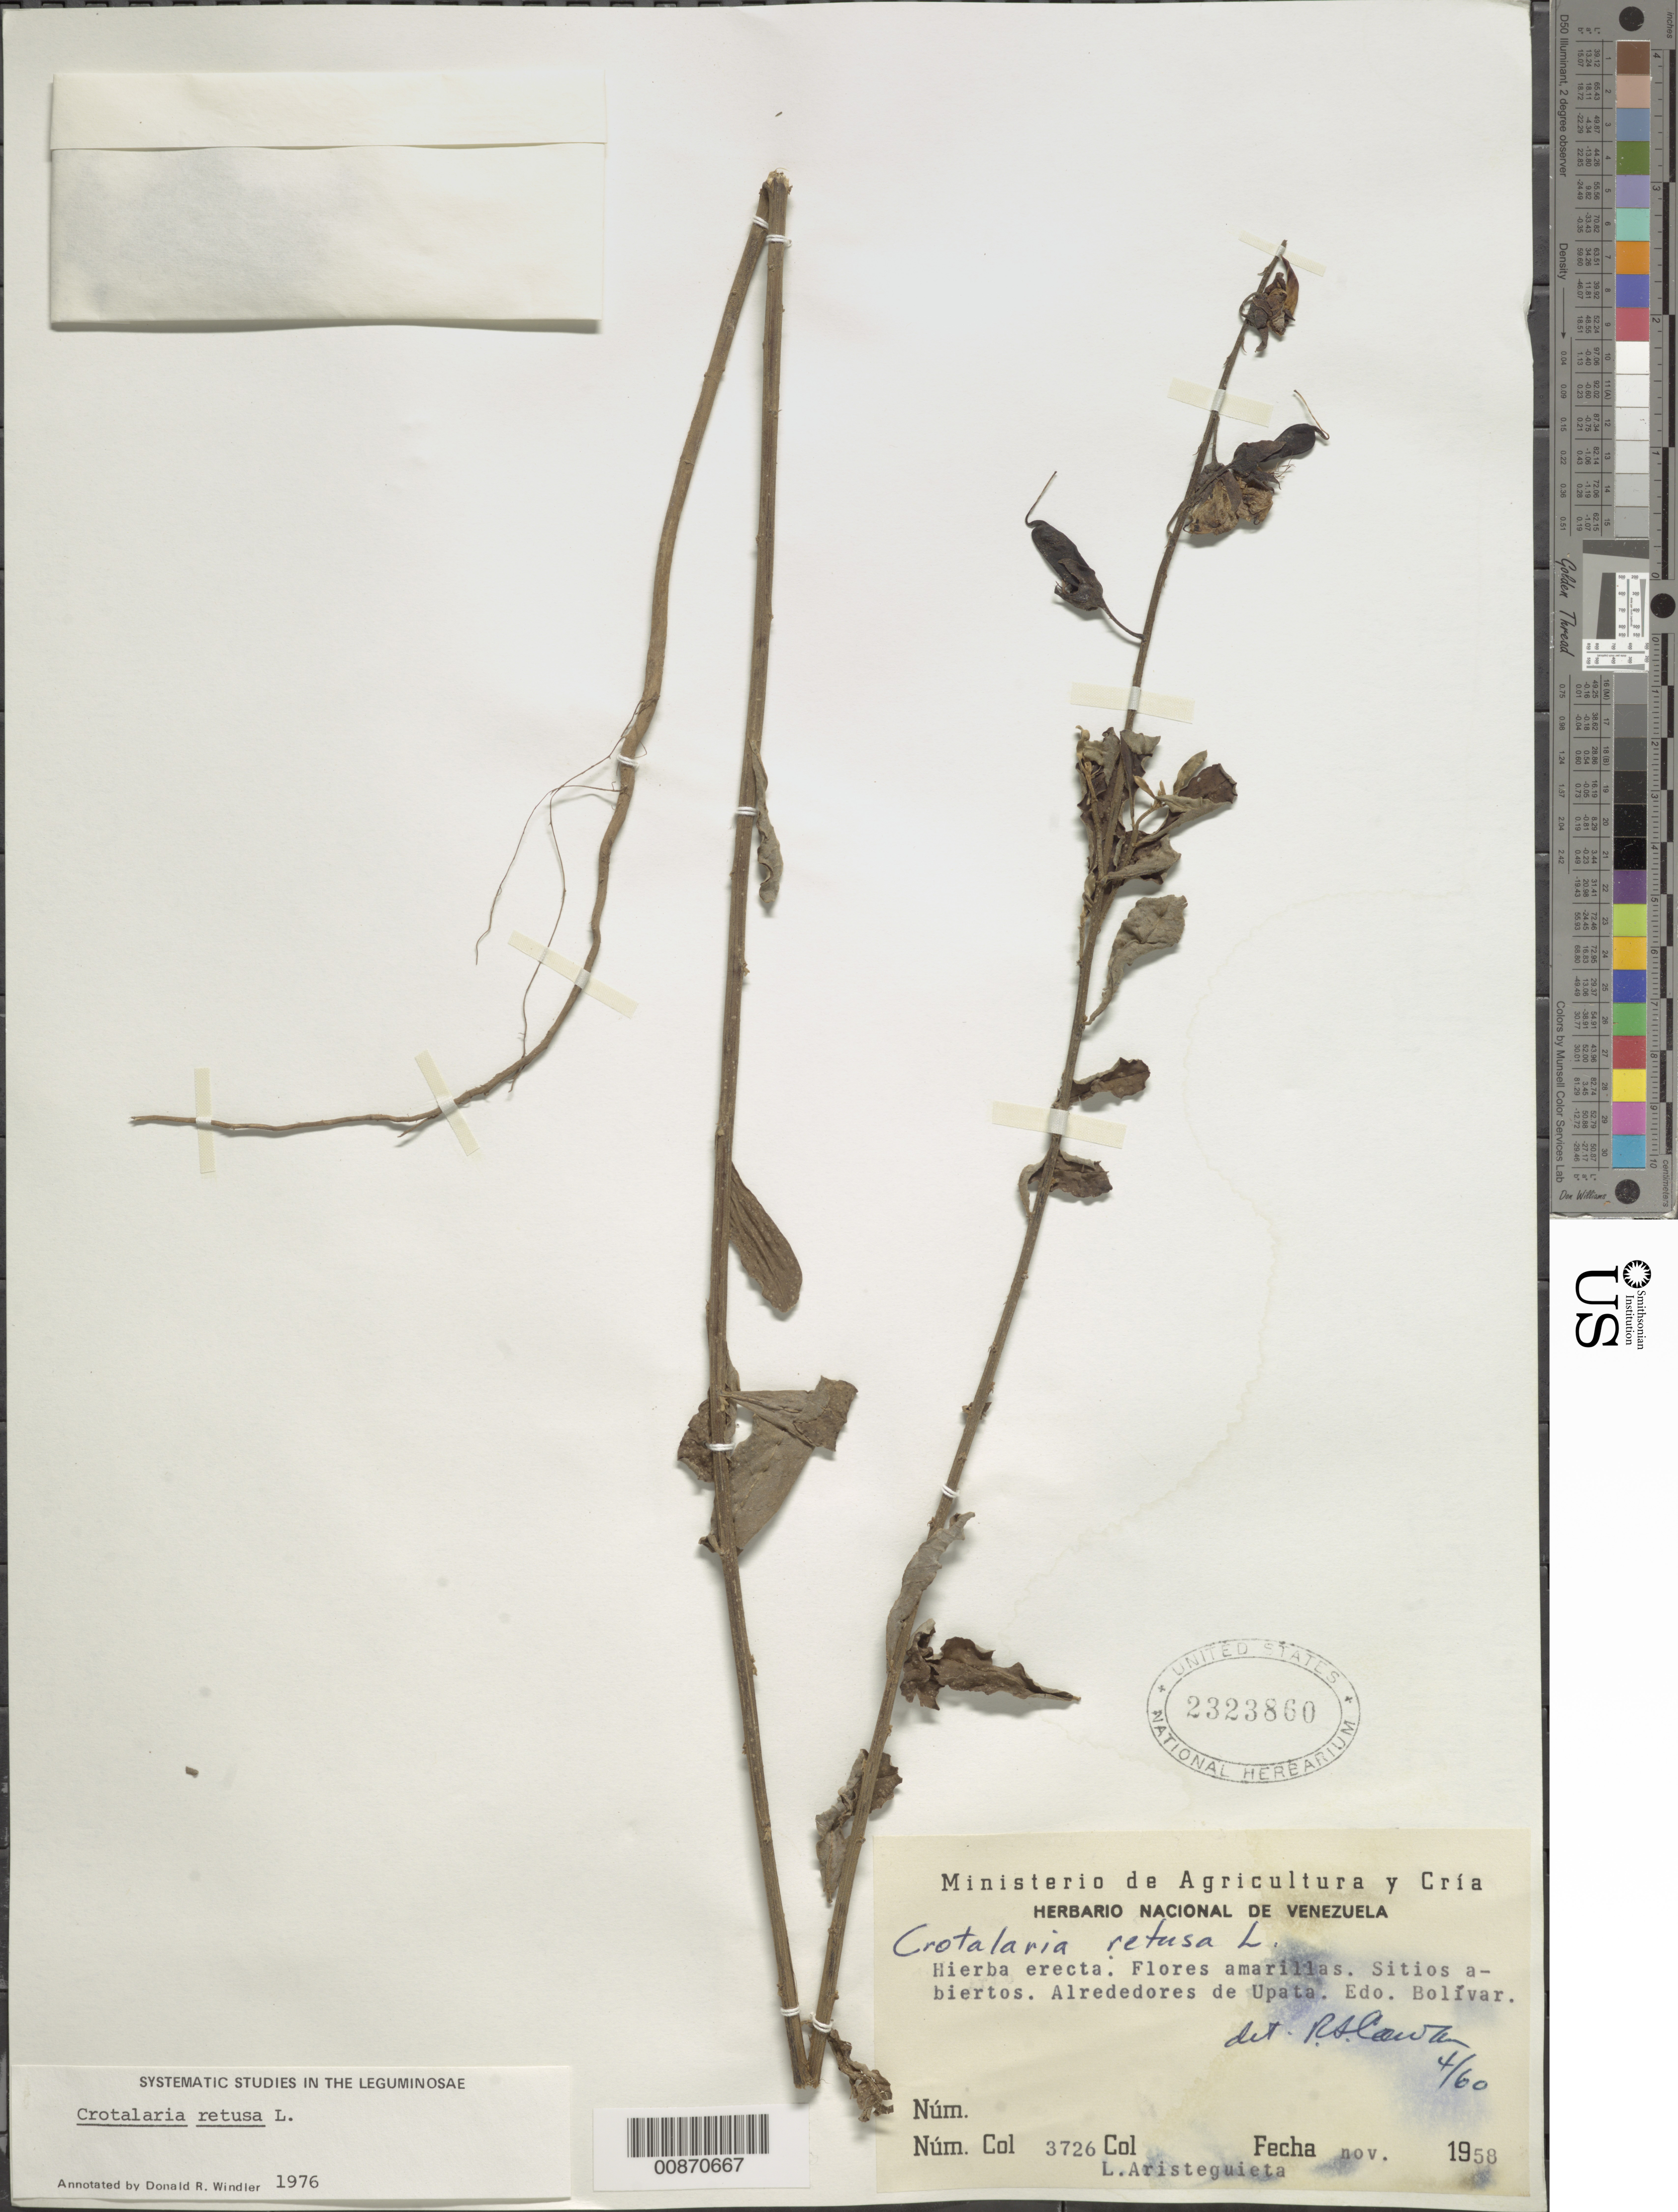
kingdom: Plantae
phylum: Tracheophyta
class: Magnoliopsida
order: Fabales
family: Fabaceae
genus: Crotalaria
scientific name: Crotalaria retusa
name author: L.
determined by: Windler, D. R.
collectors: L. Aristeguieta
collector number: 3726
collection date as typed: Nov-58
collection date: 1958-11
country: Venezuela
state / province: Bolívar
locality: Upata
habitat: Sitios abiertas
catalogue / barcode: US 2323860